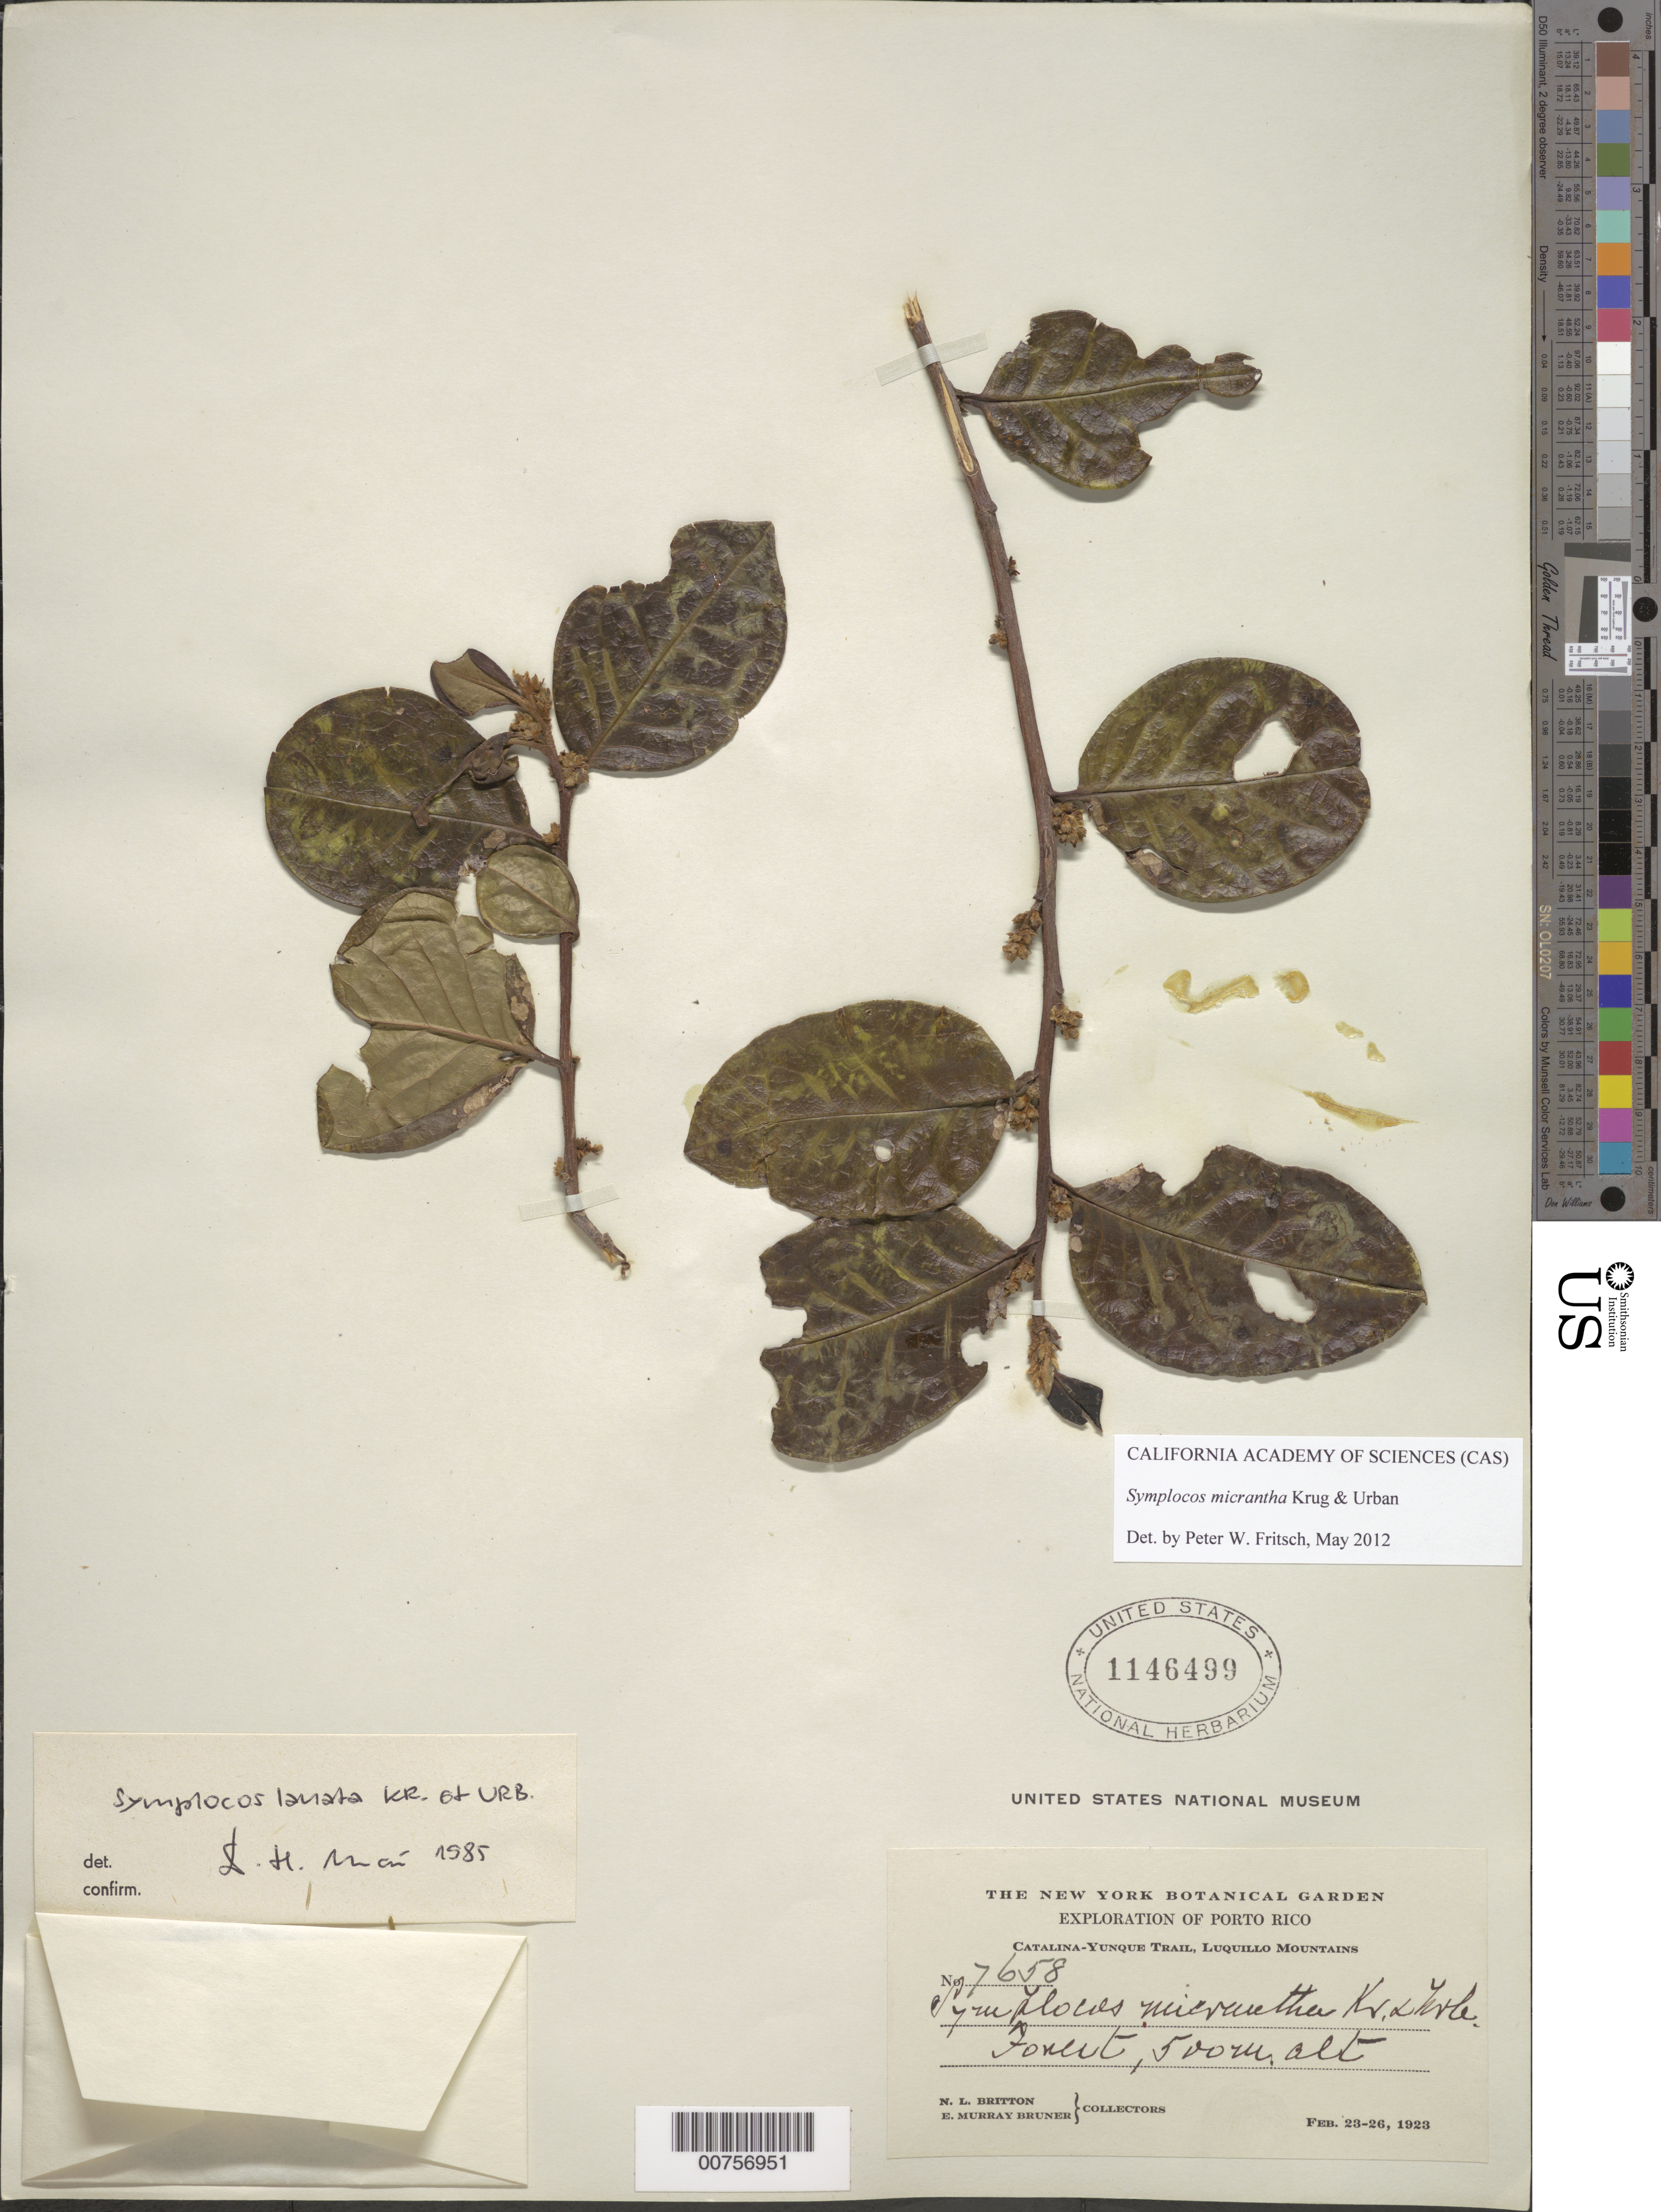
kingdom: Plantae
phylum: Tracheophyta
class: Magnoliopsida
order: Ericales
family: Symplocaceae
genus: Symplocos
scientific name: Symplocos micrantha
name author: Krug & Urb.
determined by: Fritsch, Peter W.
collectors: N. Britton & E. Bruner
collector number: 7658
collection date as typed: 23 Feb 1923 to 26 Feb 1923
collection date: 1923-02-23/1923-02-26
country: Puerto Rico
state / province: Luquillo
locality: Catalina-Yunque trail, Luquillo Mountains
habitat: Forest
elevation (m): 500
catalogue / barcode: US 1146499